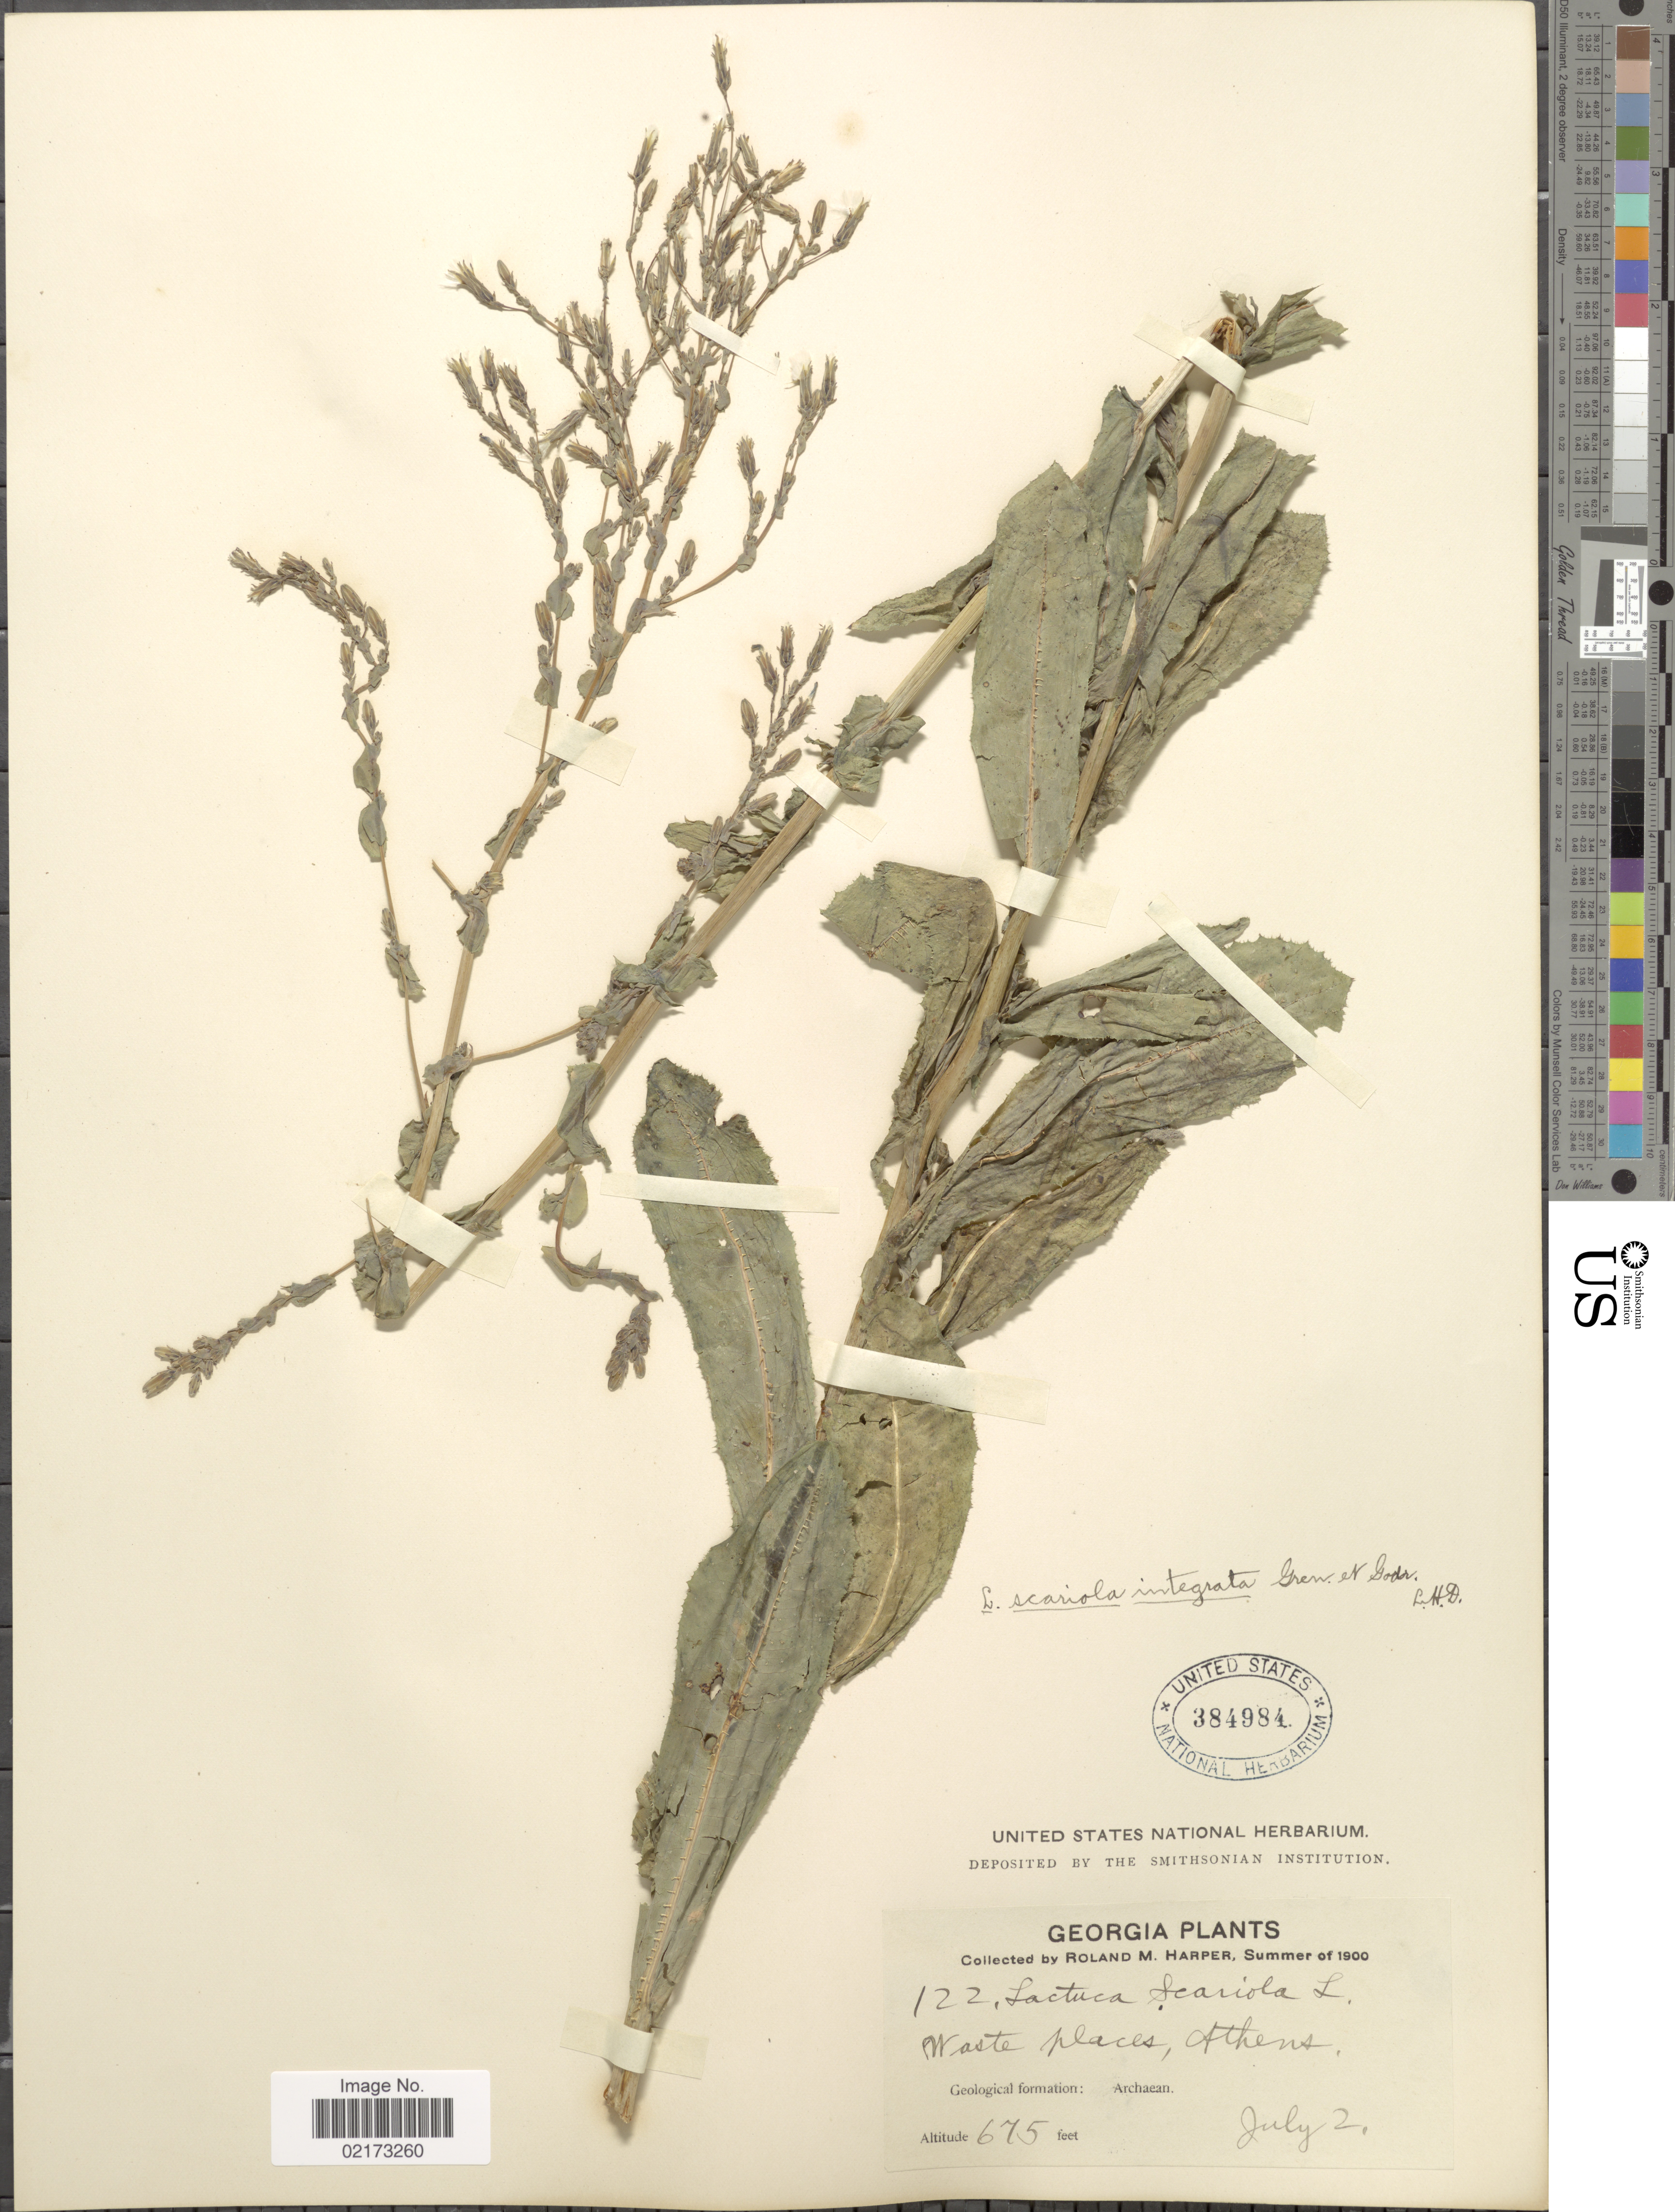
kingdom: Plantae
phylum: Tracheophyta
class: Magnoliopsida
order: Asterales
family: Asteraceae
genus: Lactuca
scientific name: Lactuca serriola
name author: L.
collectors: R. M. Harper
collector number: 122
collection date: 1900-07-02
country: United States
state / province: Georgia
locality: Athens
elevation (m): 206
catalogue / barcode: US 384984